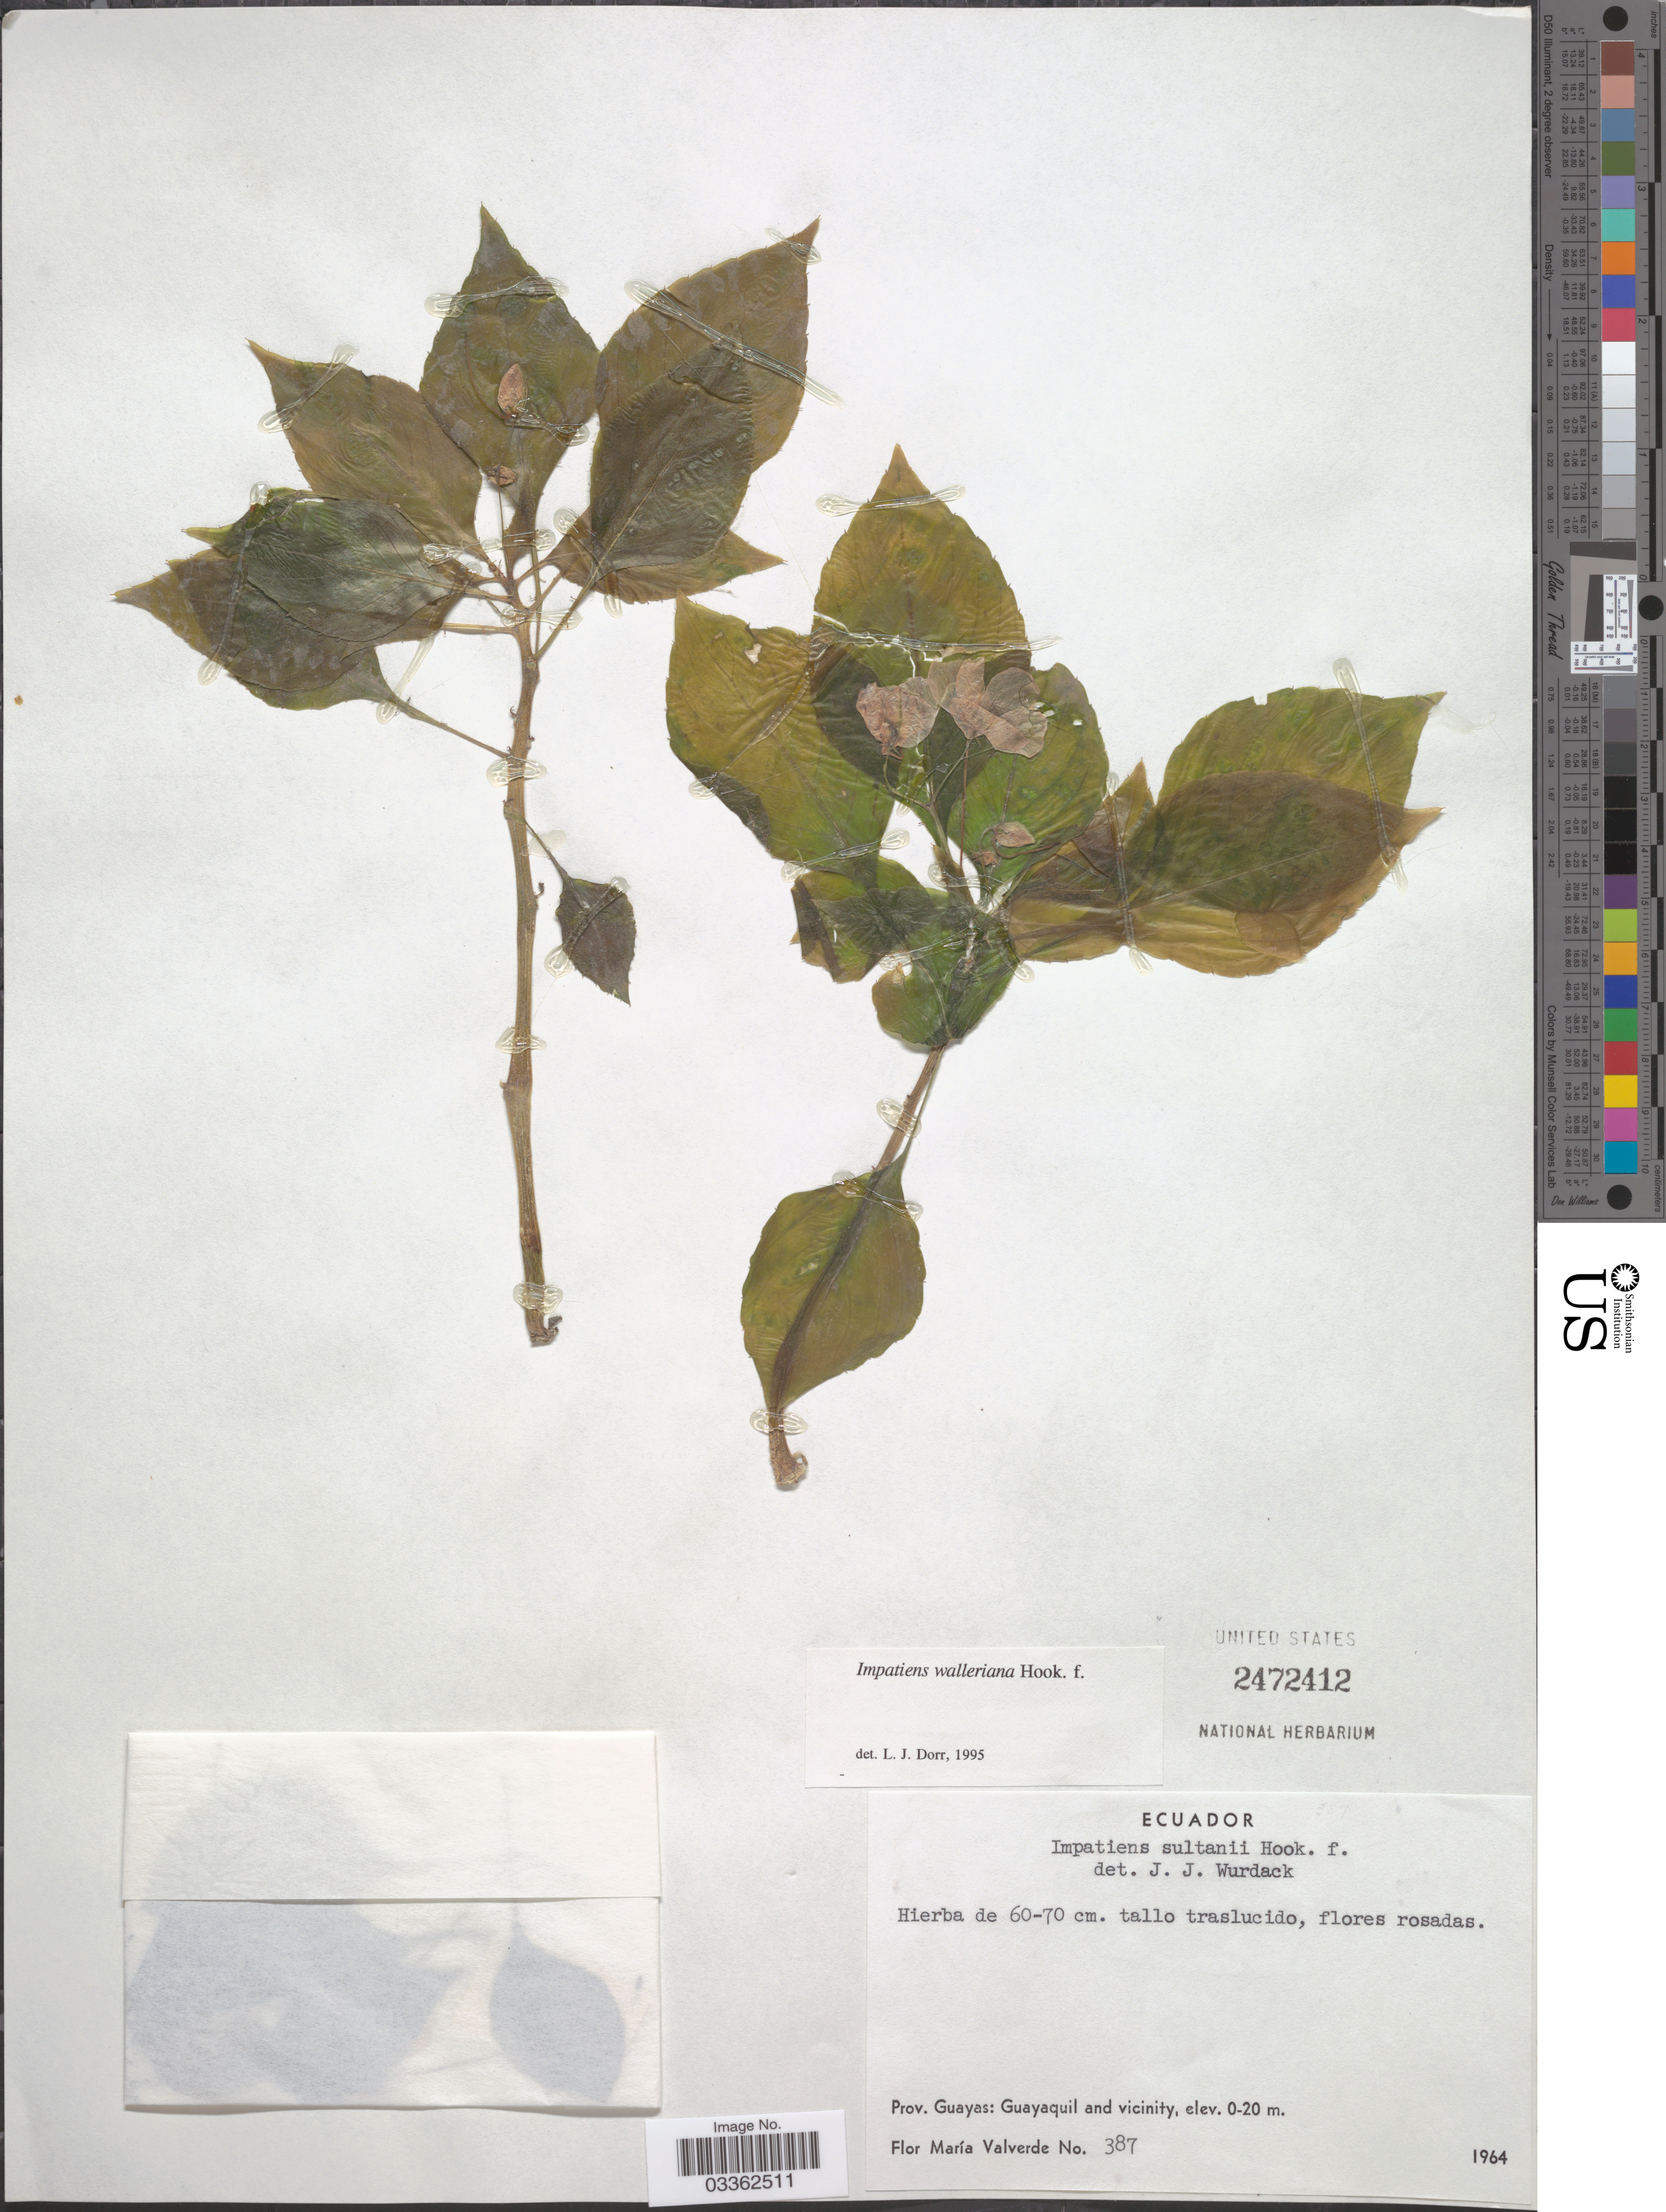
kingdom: Plantae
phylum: Tracheophyta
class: Magnoliopsida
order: Ericales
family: Balsaminaceae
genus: Impatiens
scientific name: Impatiens walleriana 'Super Elfin Red'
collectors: F. M. Valverde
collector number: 387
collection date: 1964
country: Ecuador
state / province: Guayas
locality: Guayaquil and vicinity.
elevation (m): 0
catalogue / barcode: US 2472412